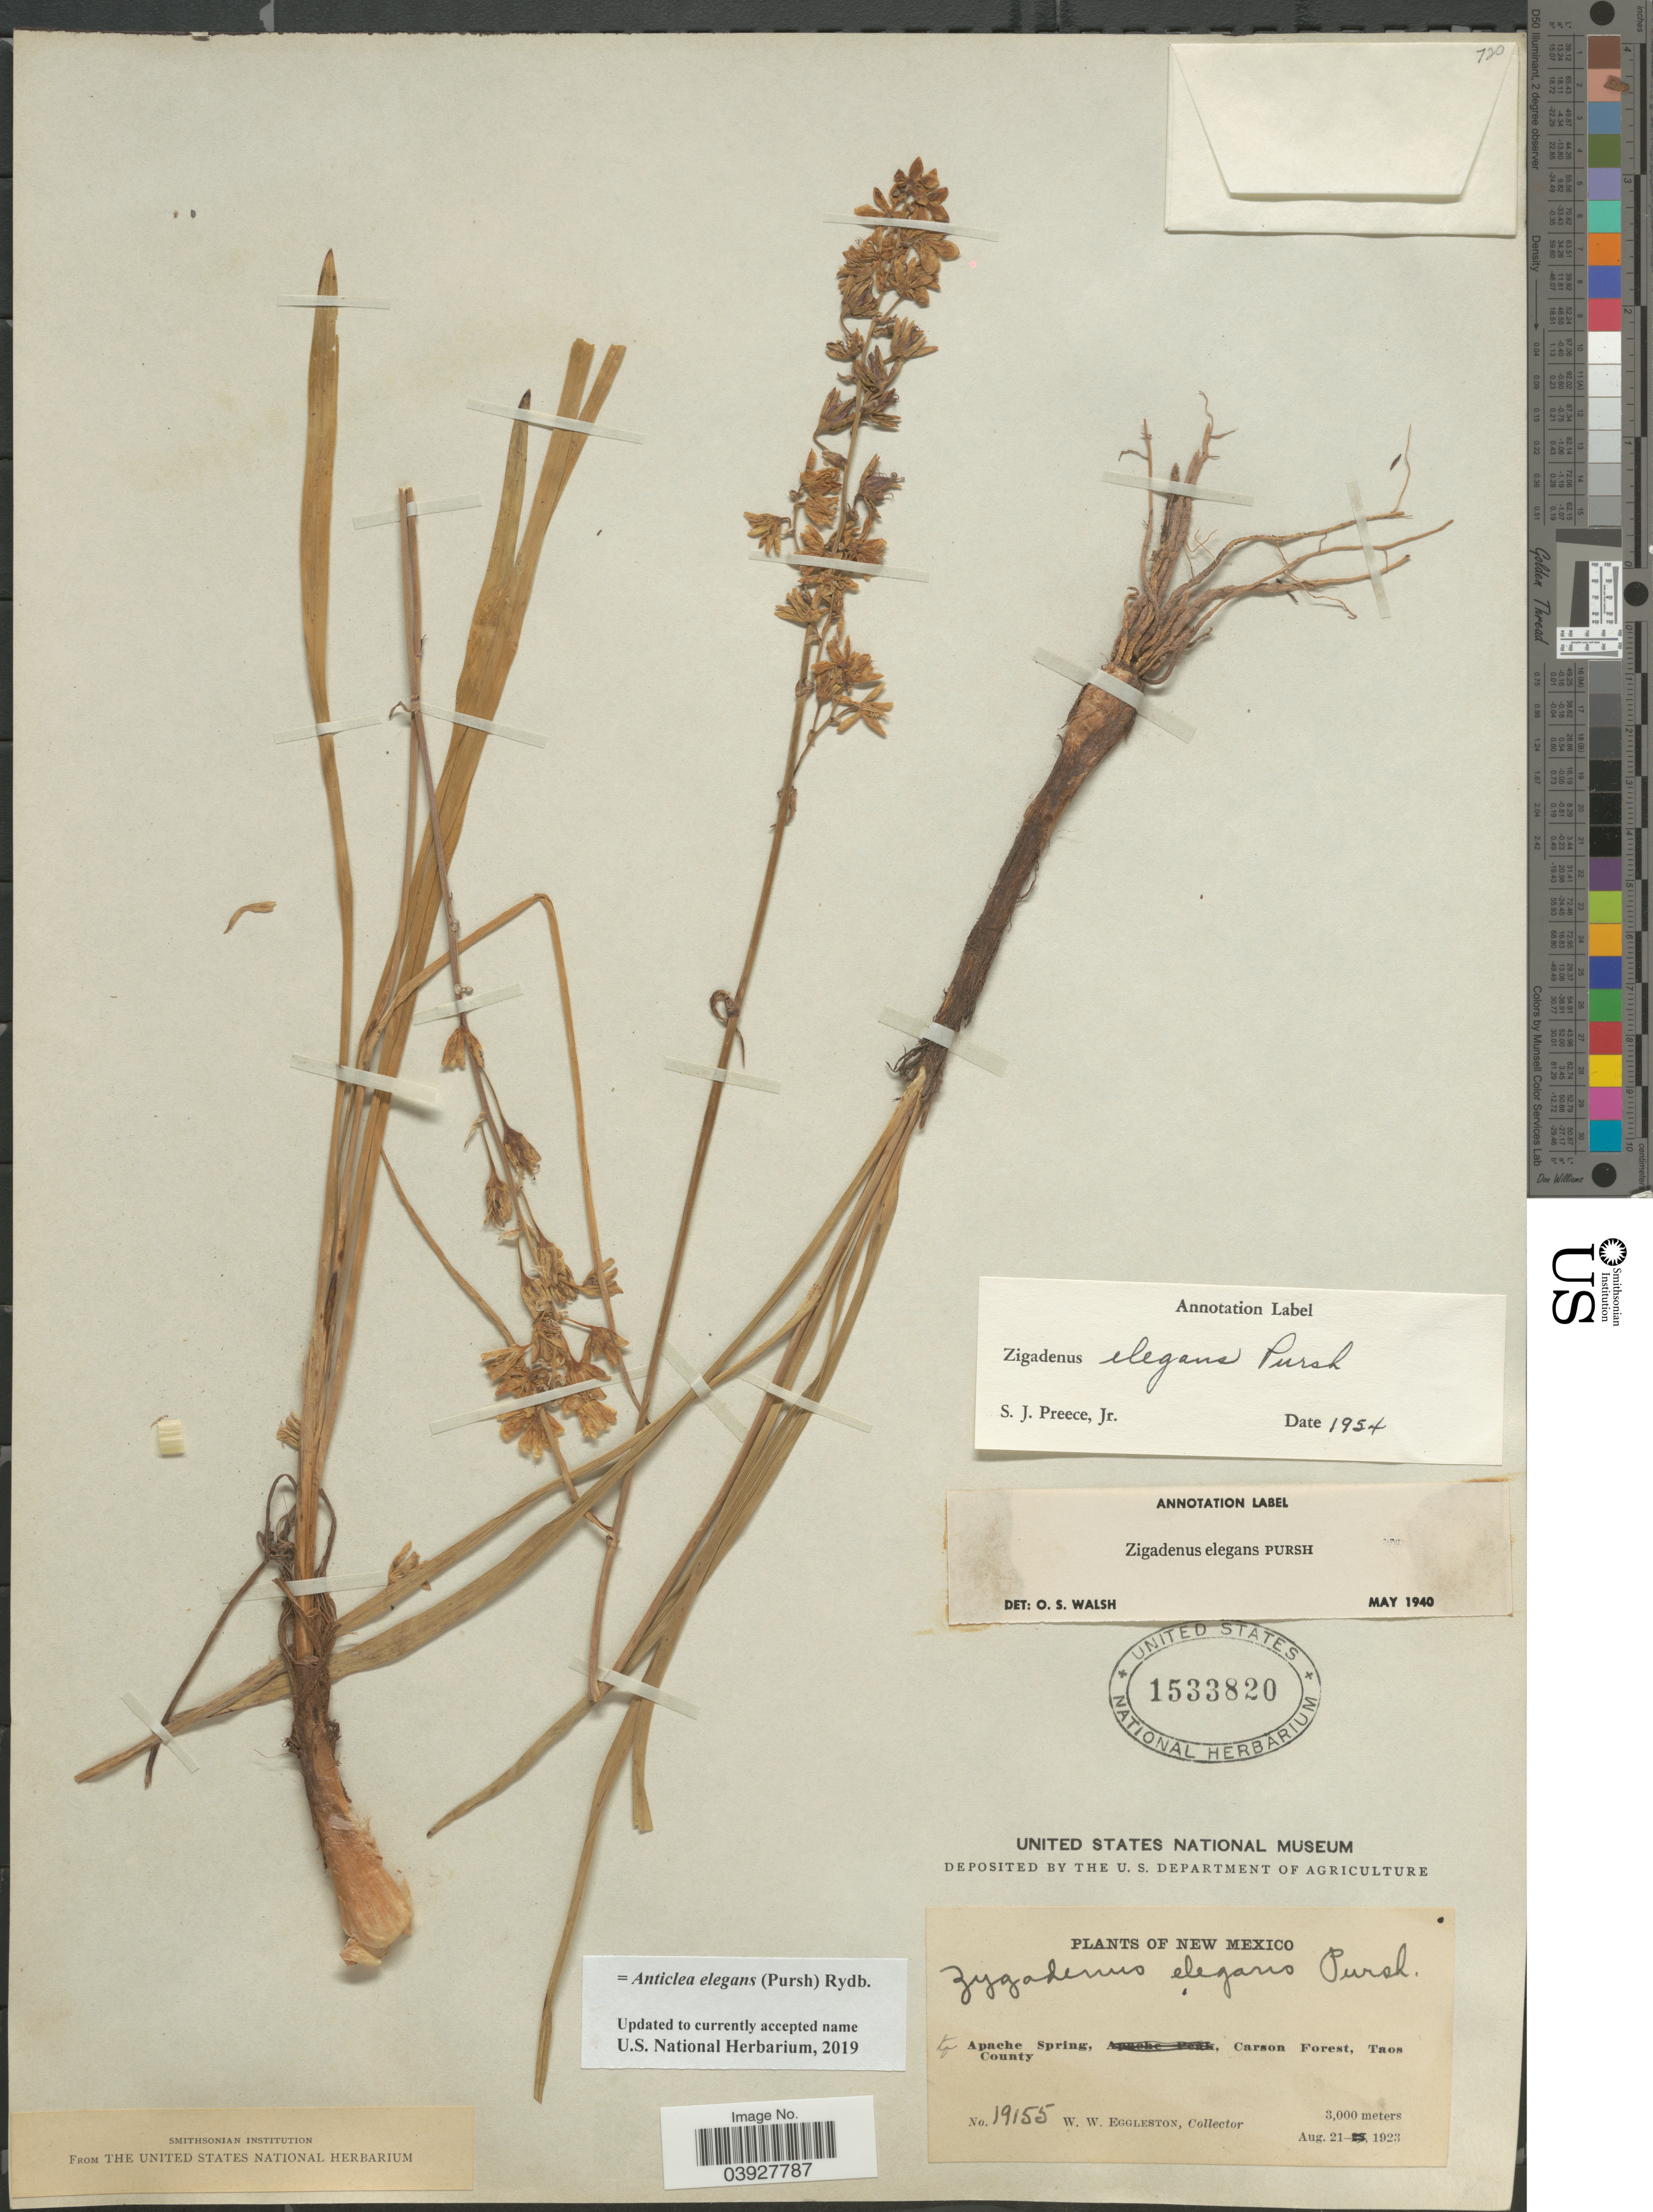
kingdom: Plantae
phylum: Tracheophyta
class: Liliopsida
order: Liliales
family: Melanthiaceae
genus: Anticlea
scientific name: Anticlea elegans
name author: (Pursh) Rydb.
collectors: W. W. Eggleston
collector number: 19155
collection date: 1923-08-21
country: United States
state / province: New Mexico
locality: Apache Spring, Carson Forest, Taos County.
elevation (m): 3000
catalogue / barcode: US 1533820